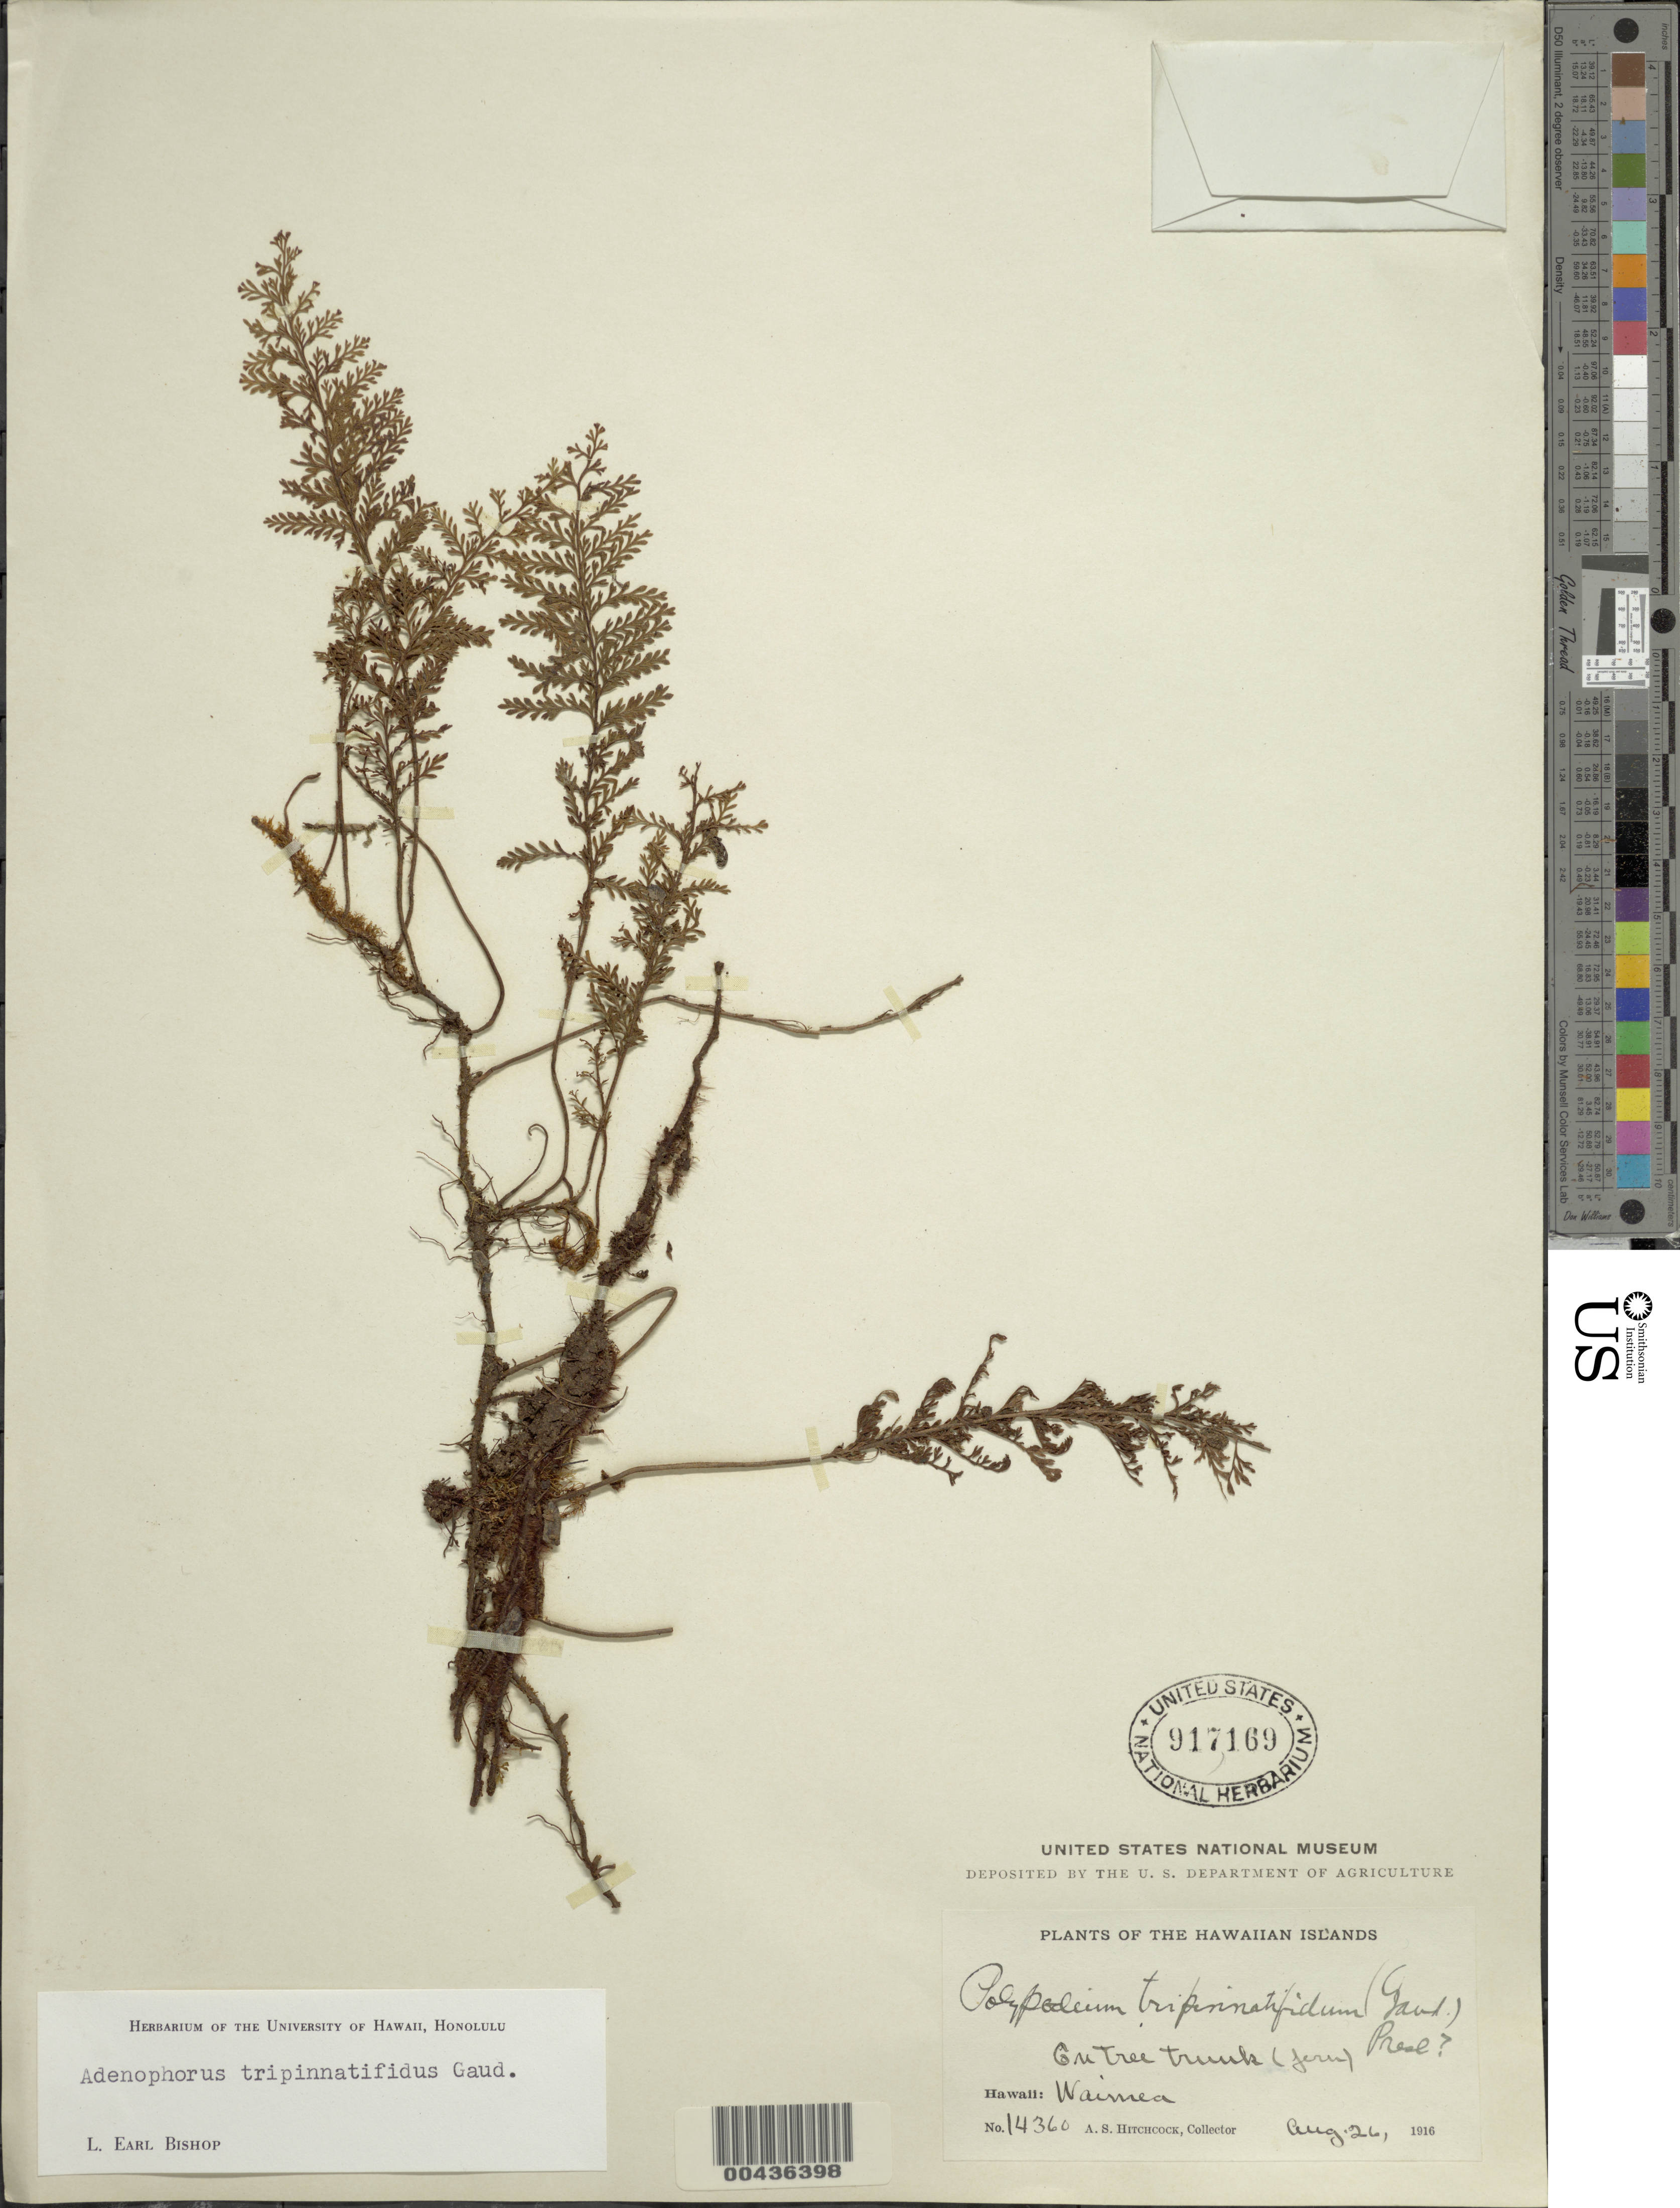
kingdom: Plantae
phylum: Tracheophyta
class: Polypodiopsida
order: Polypodiales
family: Polypodiaceae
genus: Adenophorus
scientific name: Adenophorus tripinnatifidus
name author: Gaudich.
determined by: Bishop, L. E.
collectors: A. S. Hitchcock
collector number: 14360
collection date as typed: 26 Aug 1916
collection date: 1916-08-26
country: United States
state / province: Hawaii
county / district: Hawaii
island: Hawaii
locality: Waimea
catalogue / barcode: US 917169